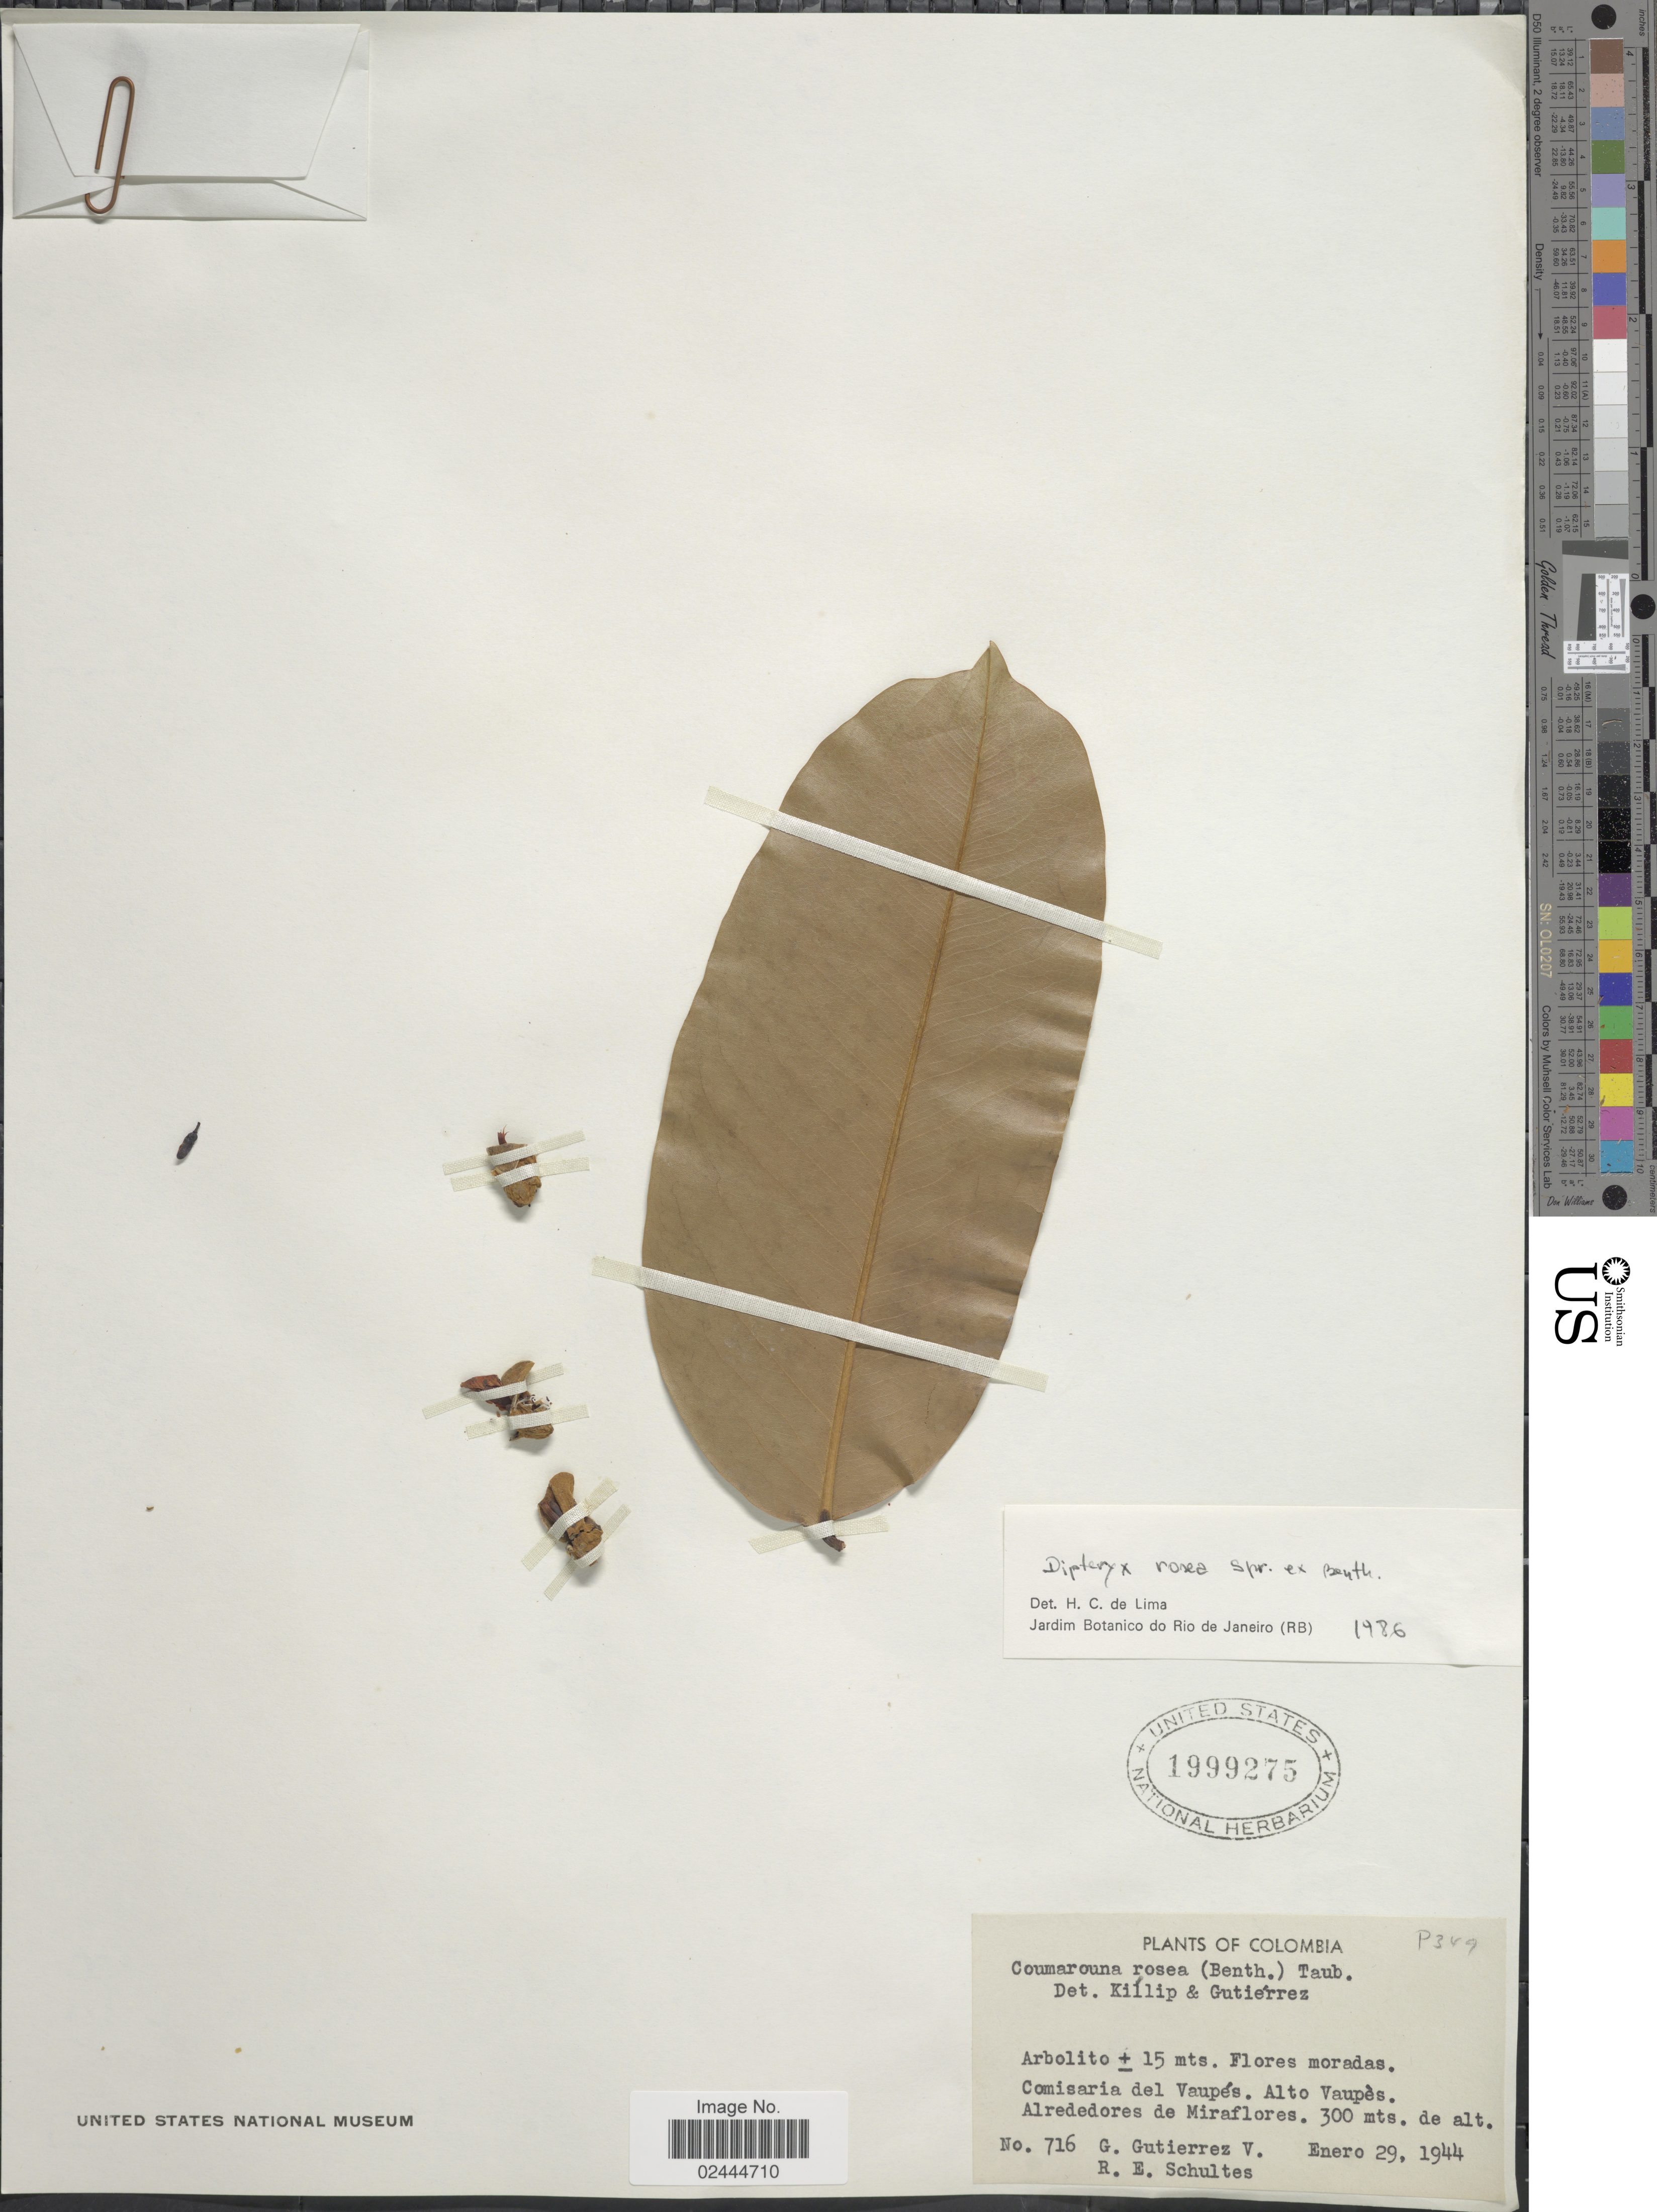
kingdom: Plantae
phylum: Tracheophyta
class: Magnoliopsida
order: Fabales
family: Fabaceae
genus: Dipteryx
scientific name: Dipteryx rosea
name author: Spruce ex Benth.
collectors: G. Gutiérrez V. & R. E. Schultes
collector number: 716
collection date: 1944-01-29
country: Colombia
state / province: Vaupés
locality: Comisaria del Vaupes, Alto Vaupes, Alrededores de Miraflores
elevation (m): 300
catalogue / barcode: US 1999275